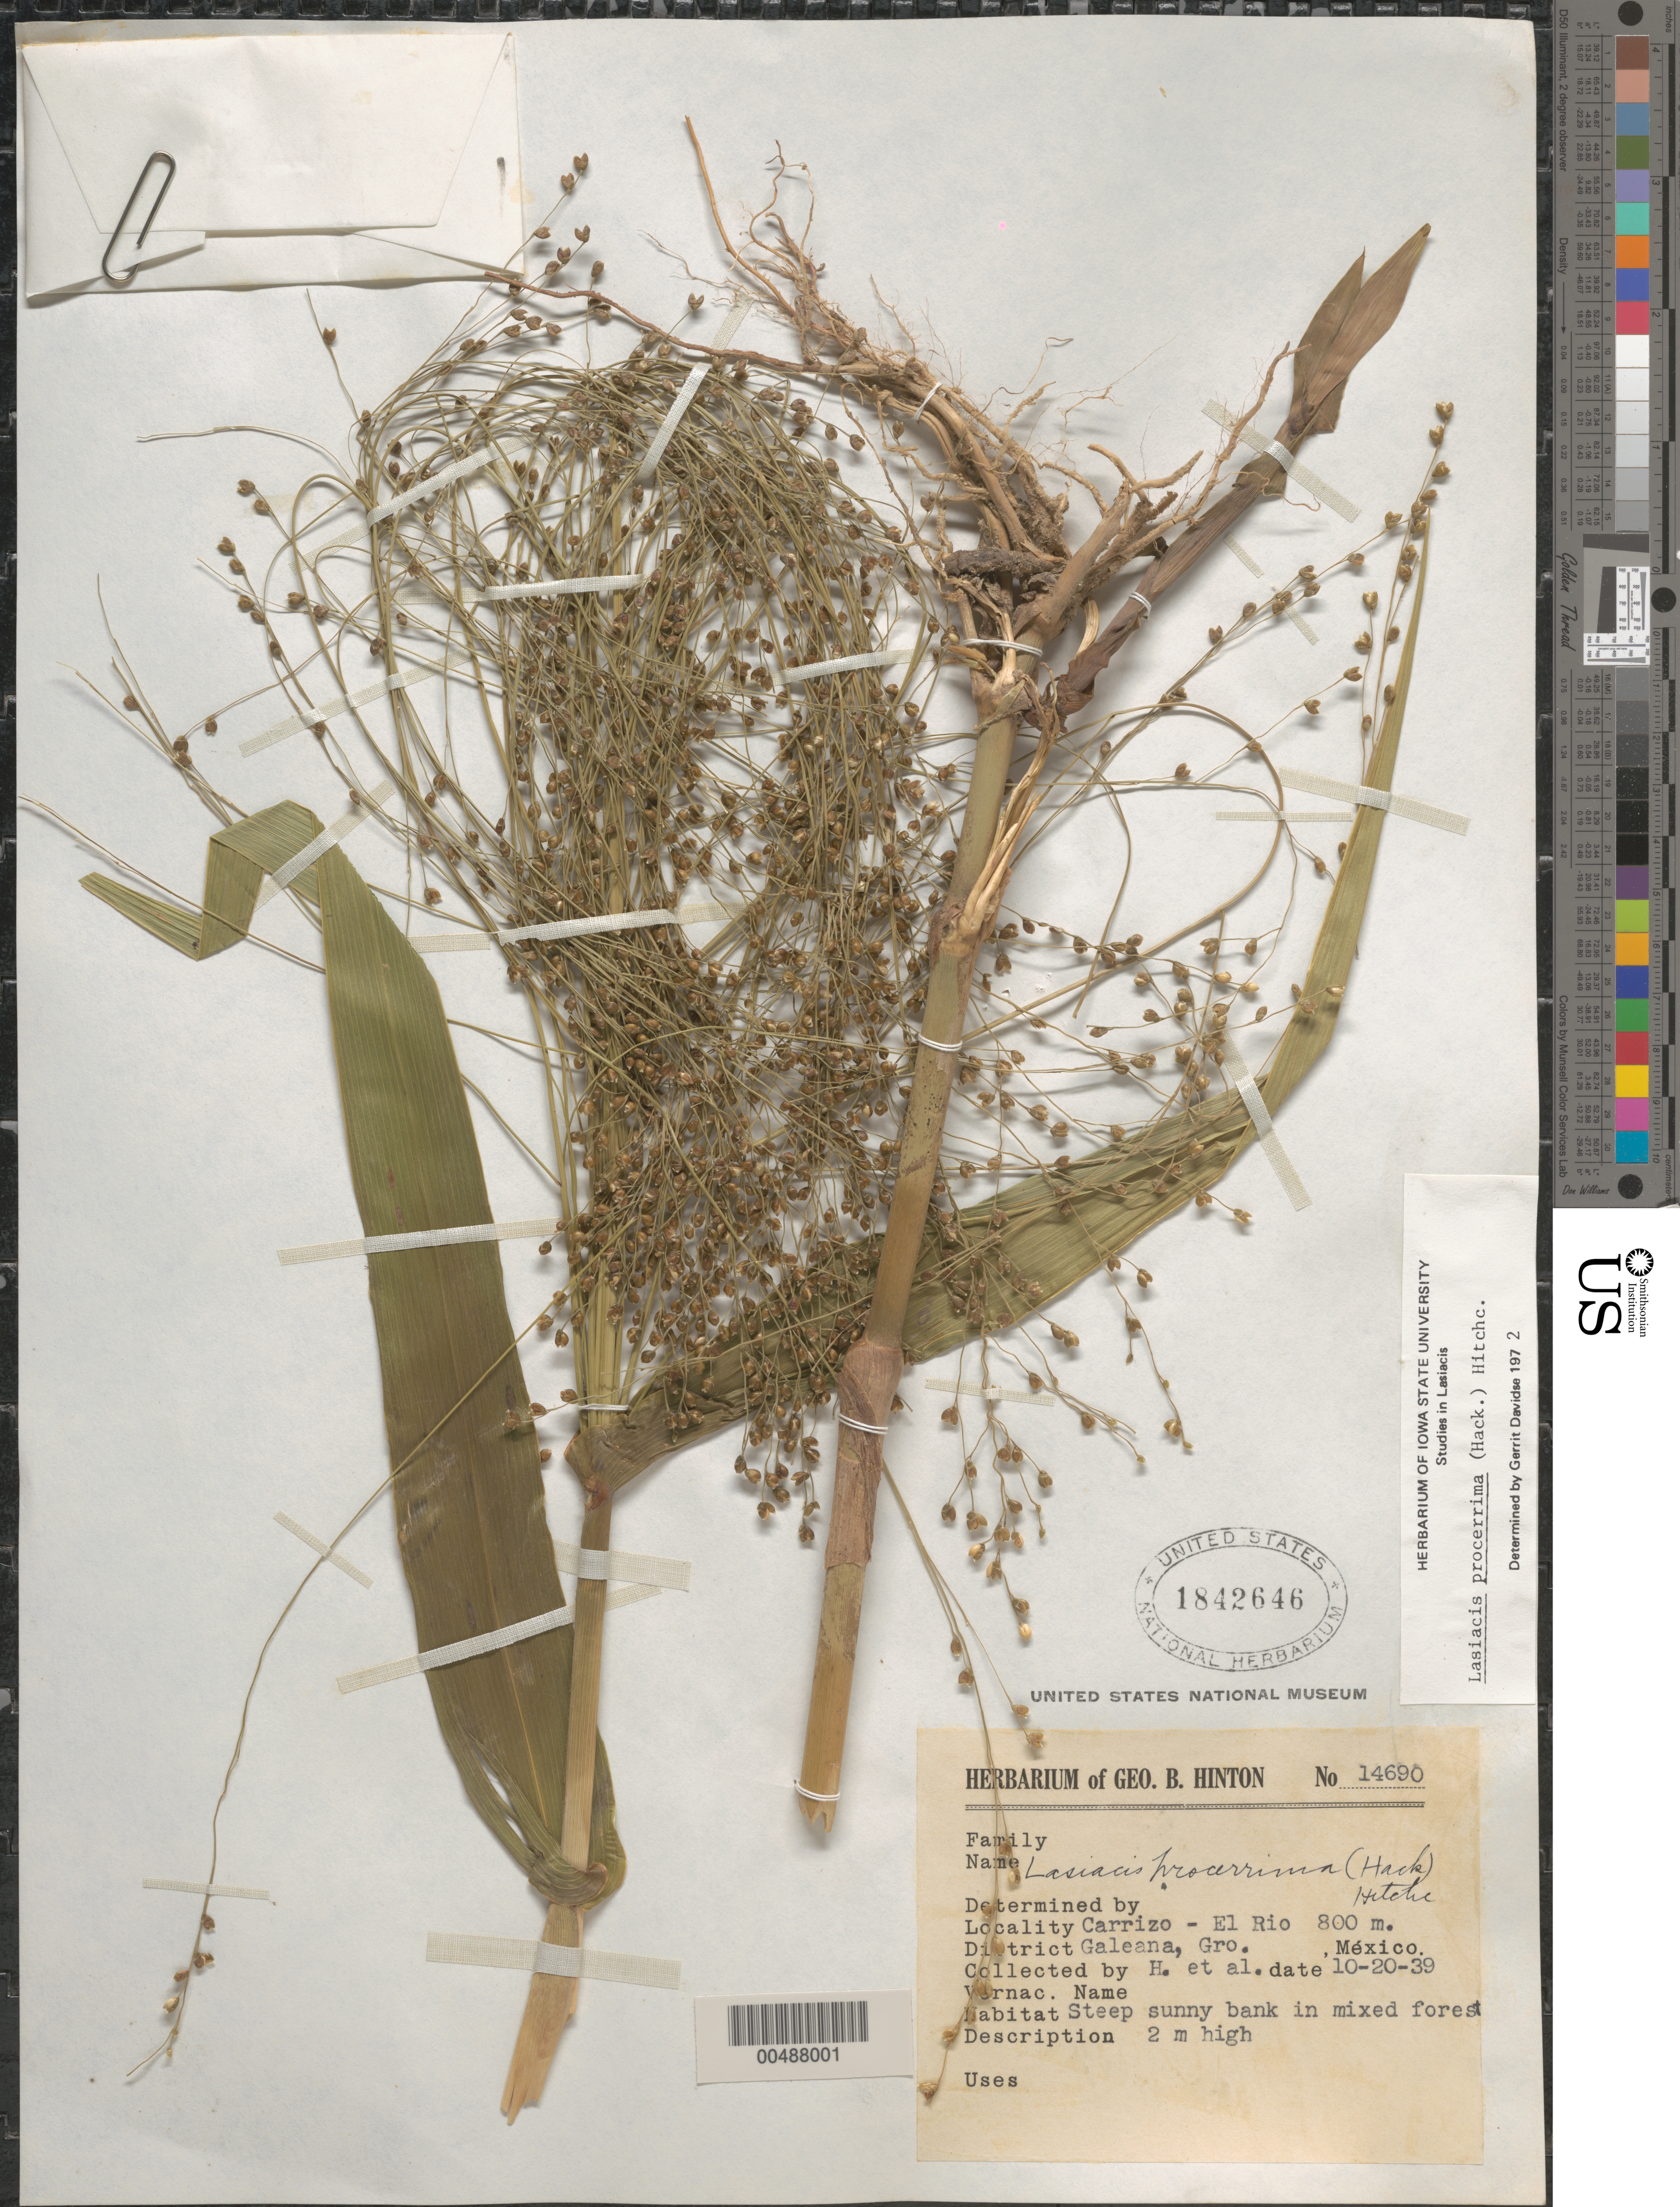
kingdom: Plantae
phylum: Tracheophyta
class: Liliopsida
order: Poales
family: Poaceae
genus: Lasiacis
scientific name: Lasiacis procerrima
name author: (Hack.) Hitchc.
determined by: Davidse, Gerrit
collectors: G. B. Hinton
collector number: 14690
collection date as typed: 20 Oct 1939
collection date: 1939-10-20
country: Mexico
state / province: Guerrero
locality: Carrizo - El Rio, Dist: Galeana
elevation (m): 800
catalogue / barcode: US 1842646